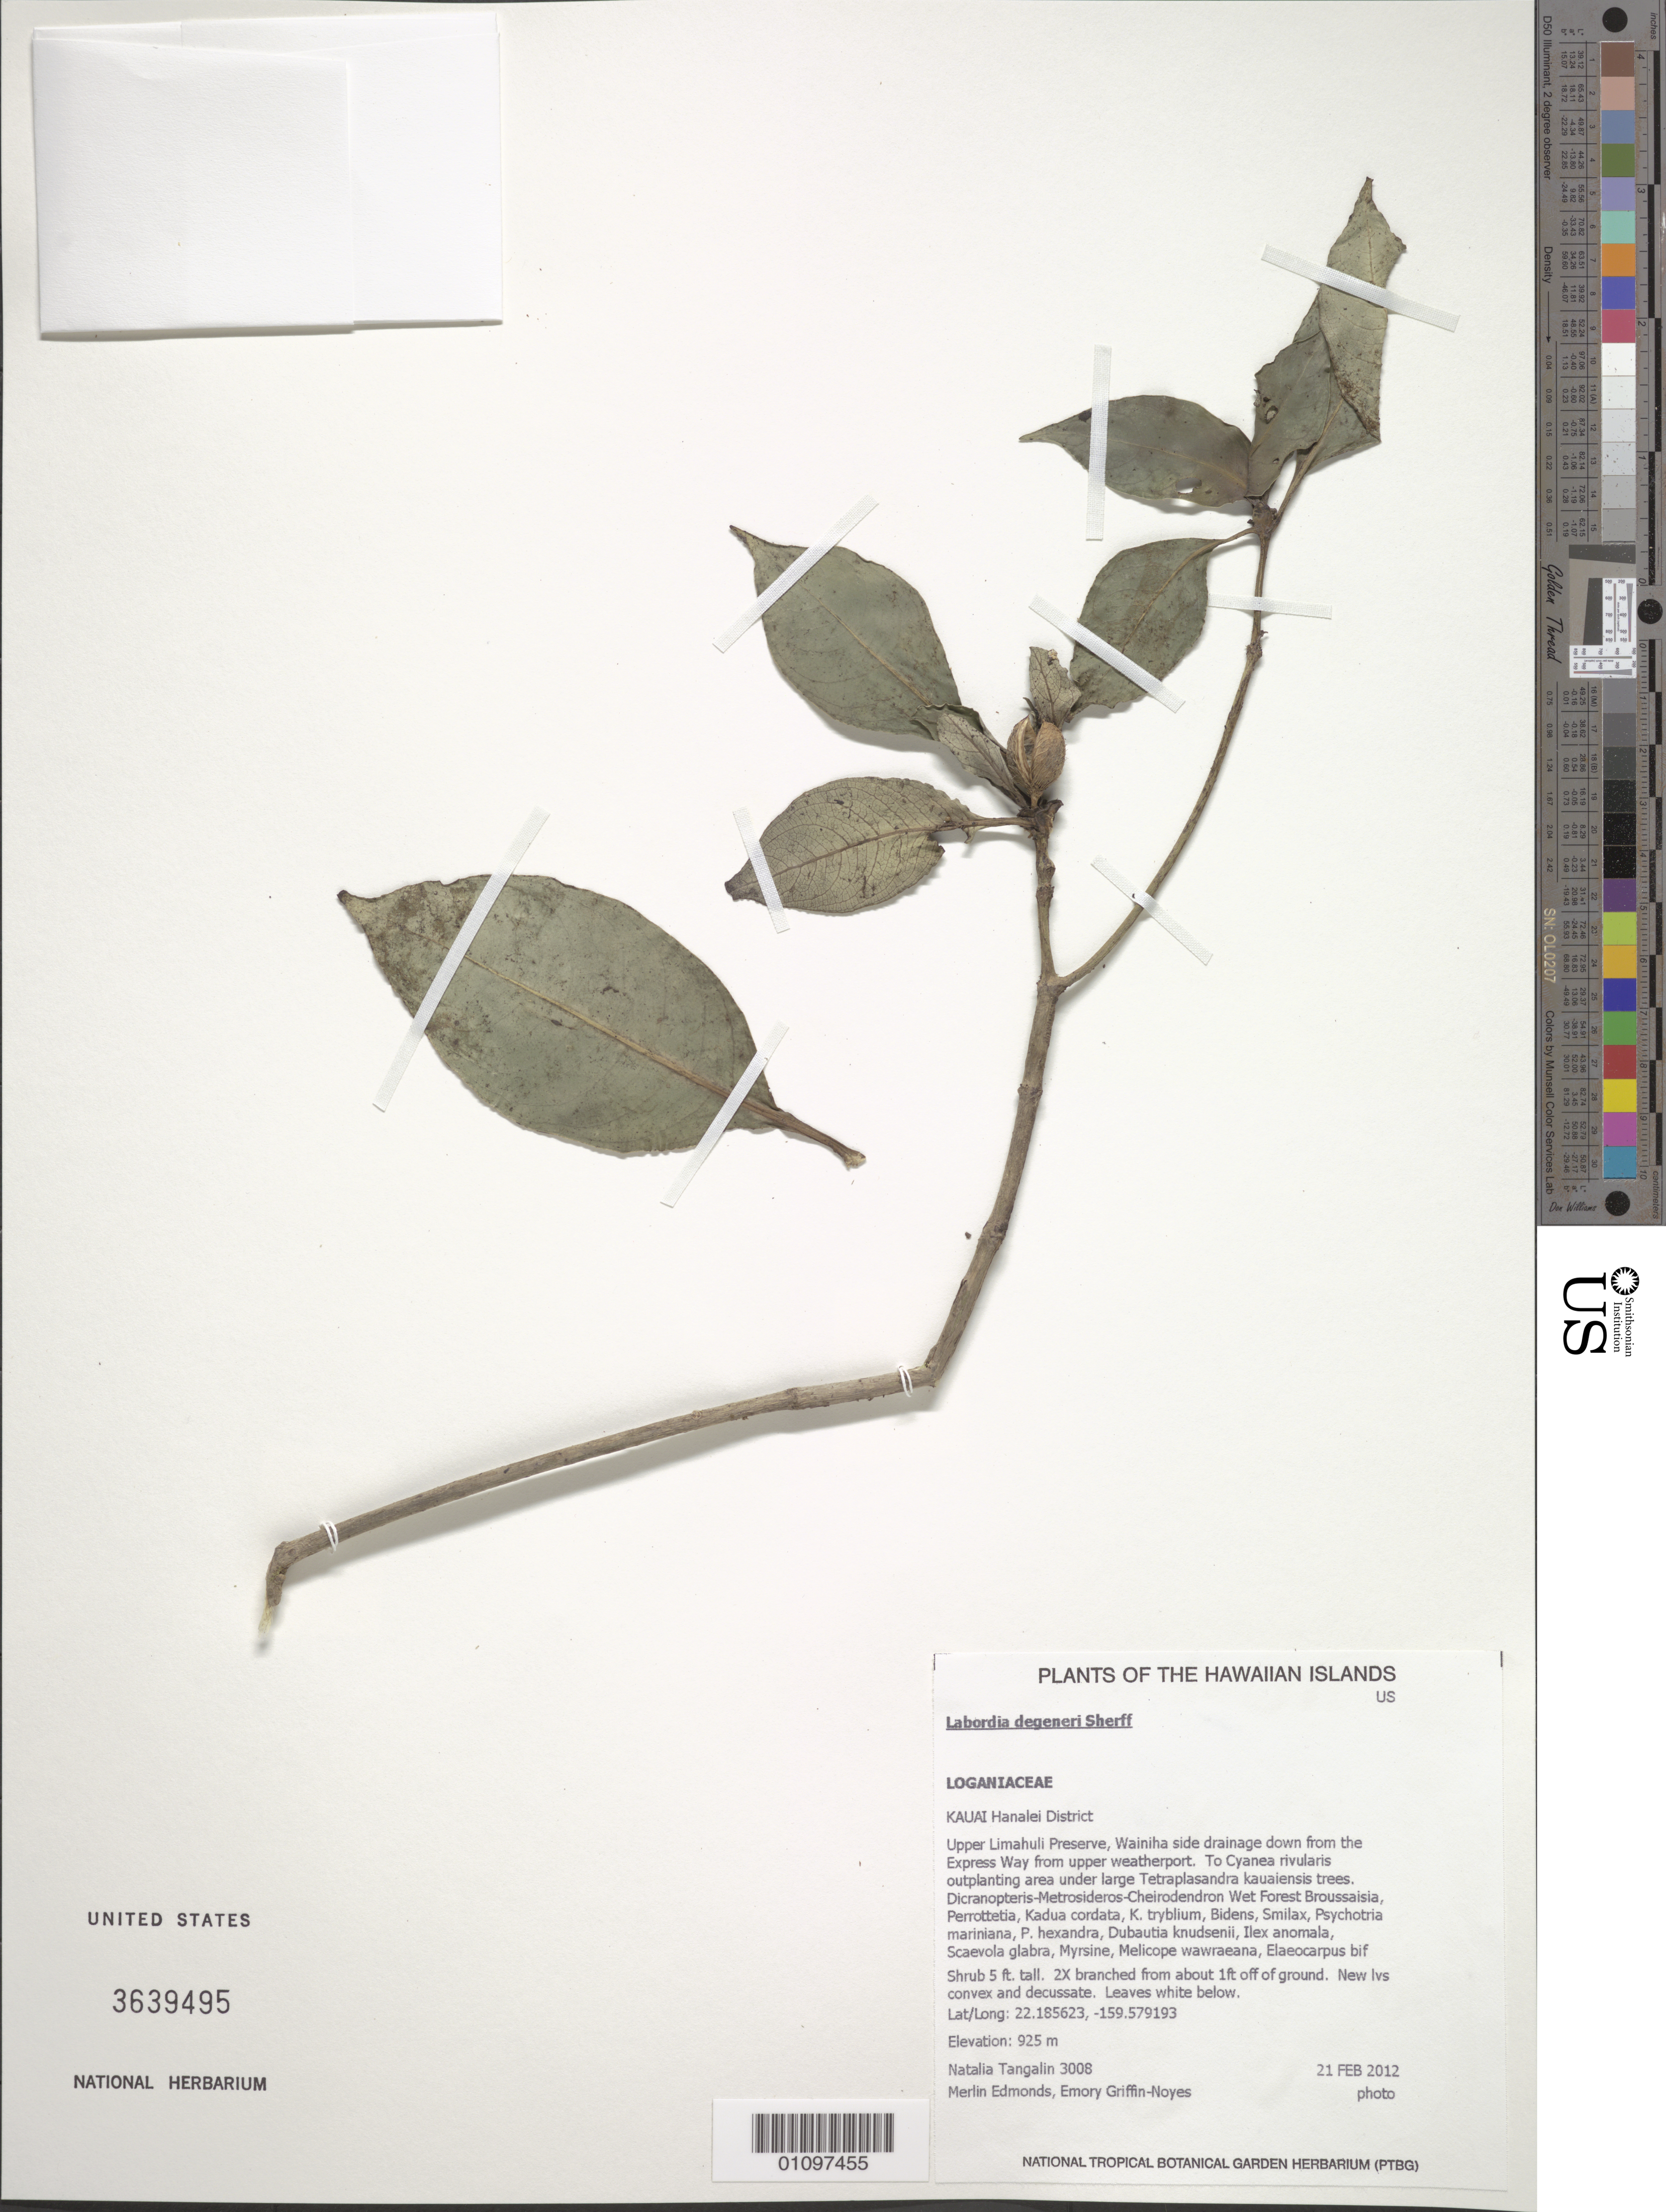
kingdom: Plantae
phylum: Tracheophyta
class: Magnoliopsida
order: Gentianales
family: Loganiaceae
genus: Geniostoma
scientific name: Geniostoma degeneri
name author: (Sherff) Byng & Christenh.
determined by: Wagner, W. L., (BOT), Smithsonian Institution - National Museum of Natural History (UNITED STATES)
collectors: N. Tangalin, J. Edmonds & E. Griffin-Noyes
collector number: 3008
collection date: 2012-02-21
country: United States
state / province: Hawaii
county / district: Kaui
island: Kaua'i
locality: Hanalei District, Limahuli Preserve, Wainiha side drainage down from the Express Way from upper weatherport.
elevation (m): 925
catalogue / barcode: US 3639495